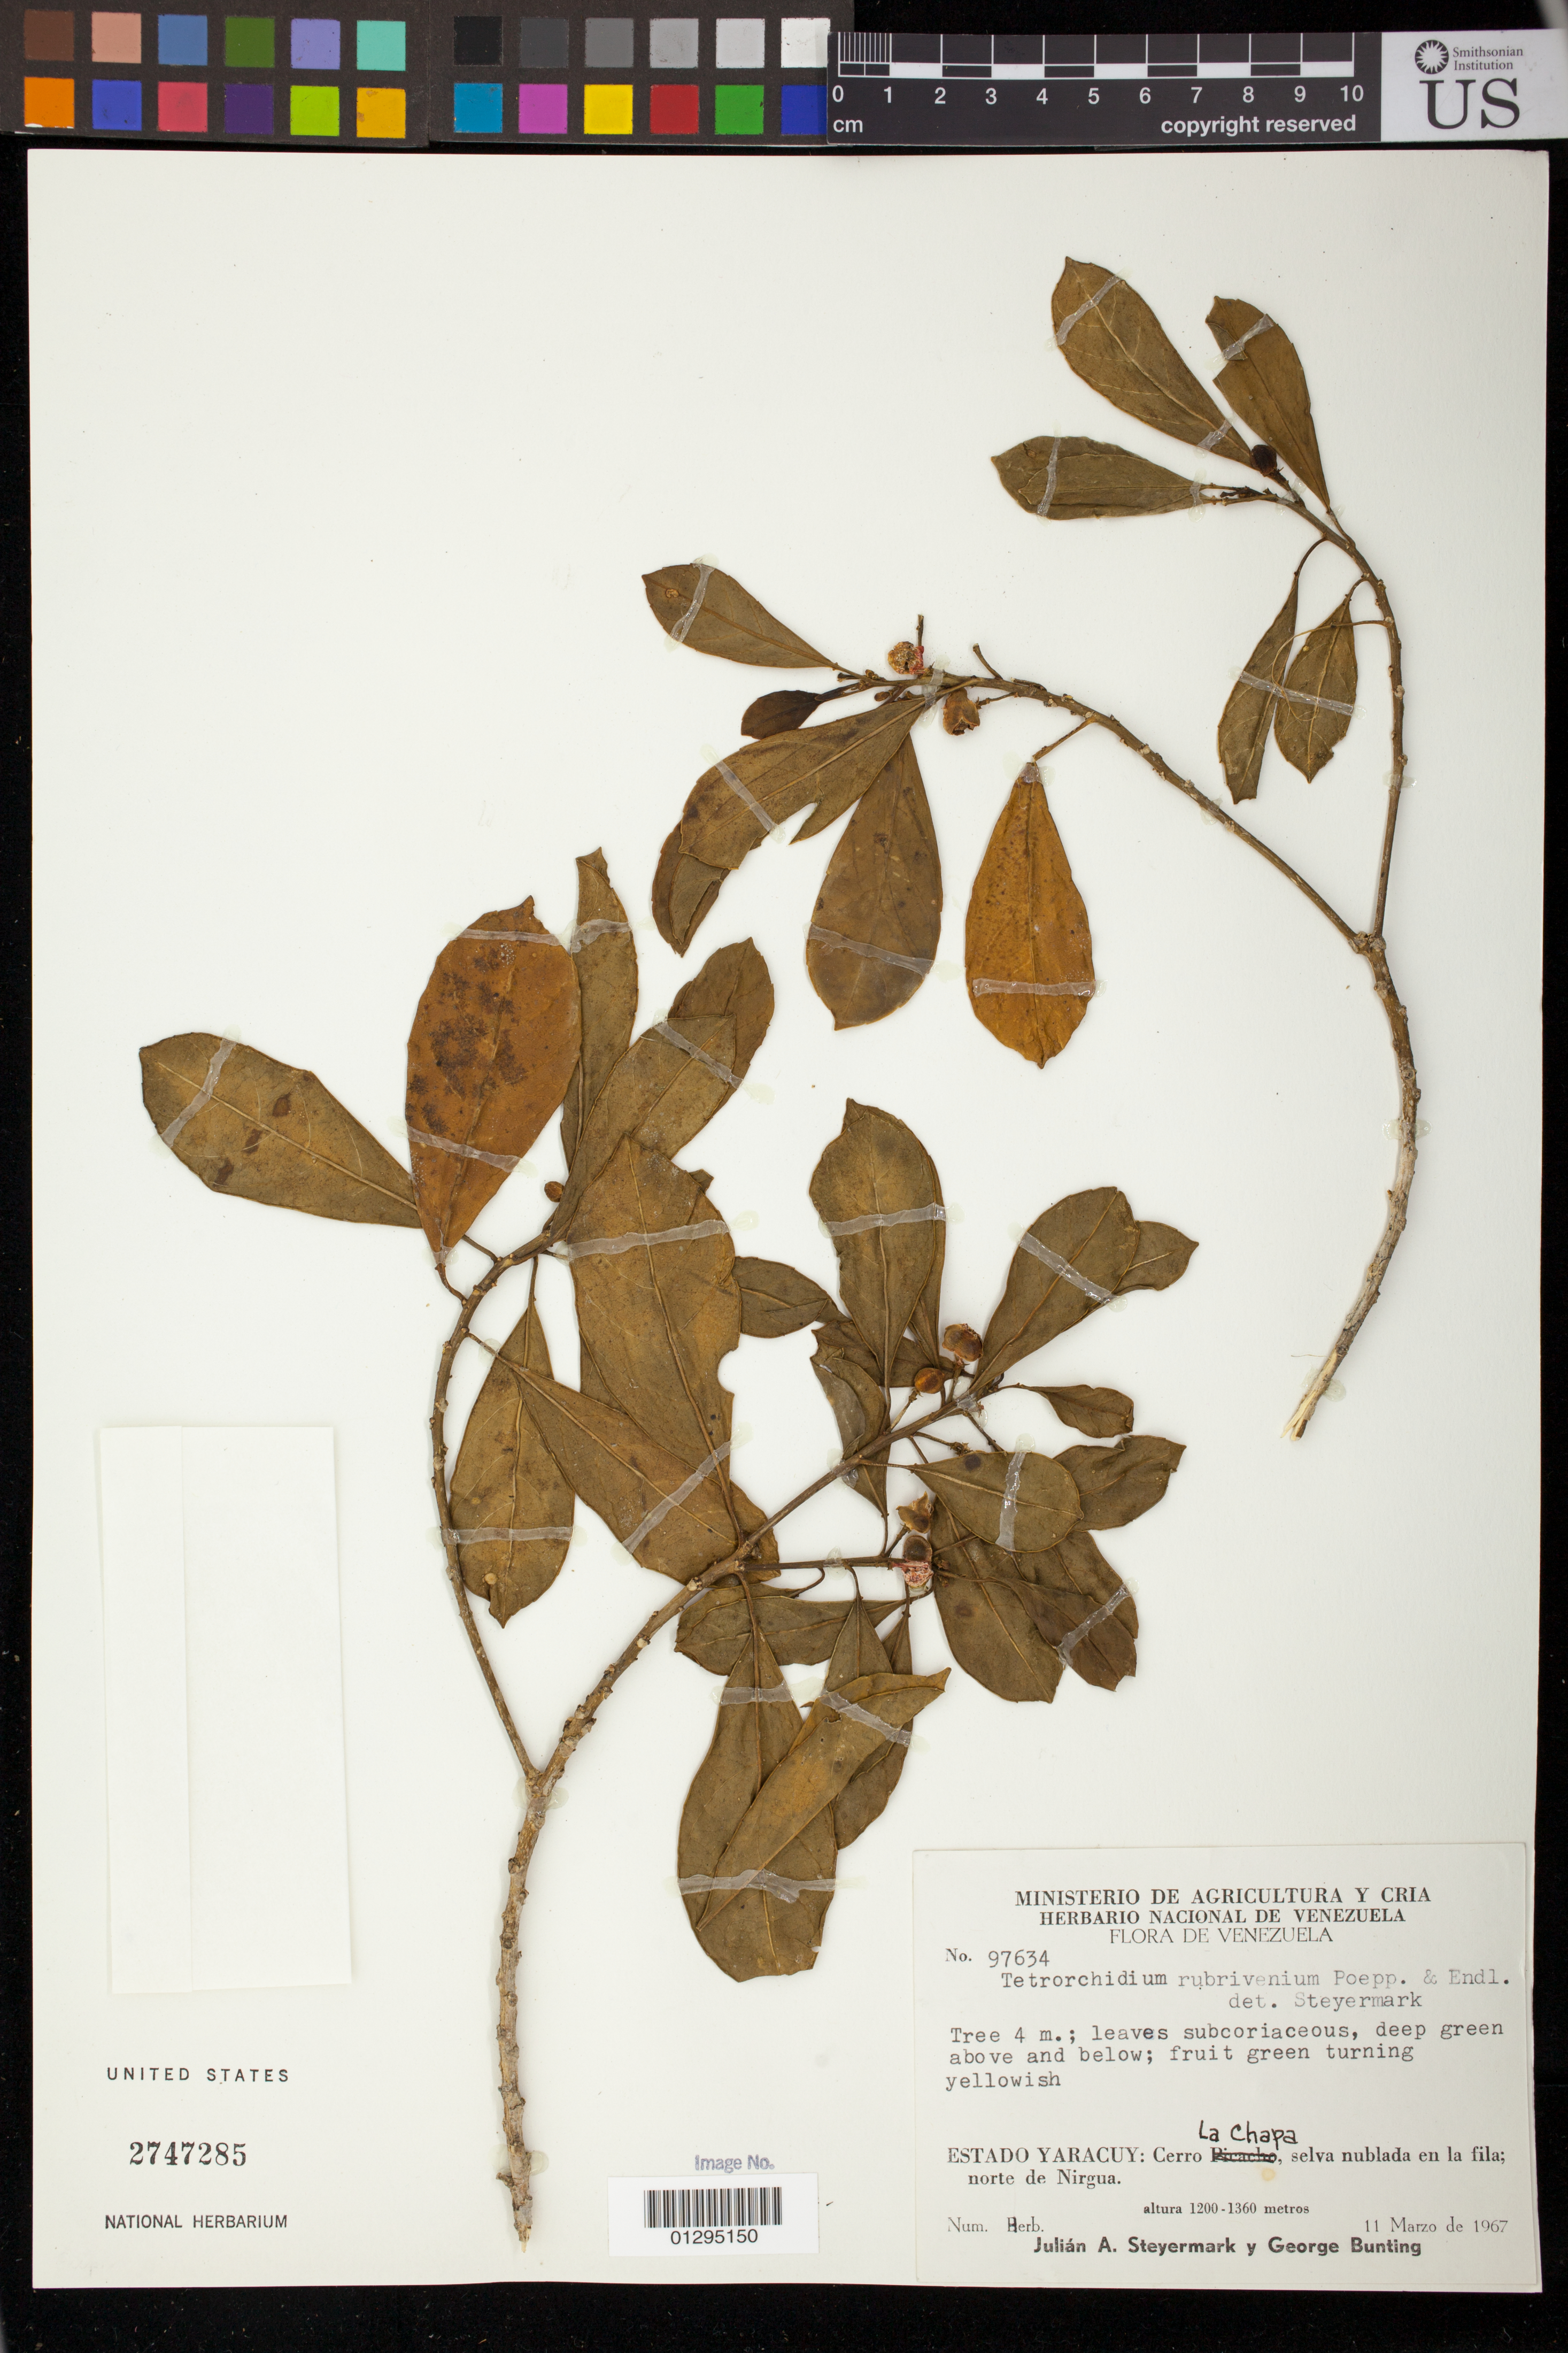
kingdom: Plantae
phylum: Tracheophyta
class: Magnoliopsida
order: Malpighiales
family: Euphorbiaceae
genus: Tetrorchidium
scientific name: Tetrorchidium rubrivenium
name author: Poepp.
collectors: J. Steyermark & G. S. Bunting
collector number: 97634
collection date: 1967-03-11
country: Venezuela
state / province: Yaracuy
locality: Cerro La Chapa, selva nublada en la fila; norte de Nirgua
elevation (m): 1200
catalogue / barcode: US 2747285